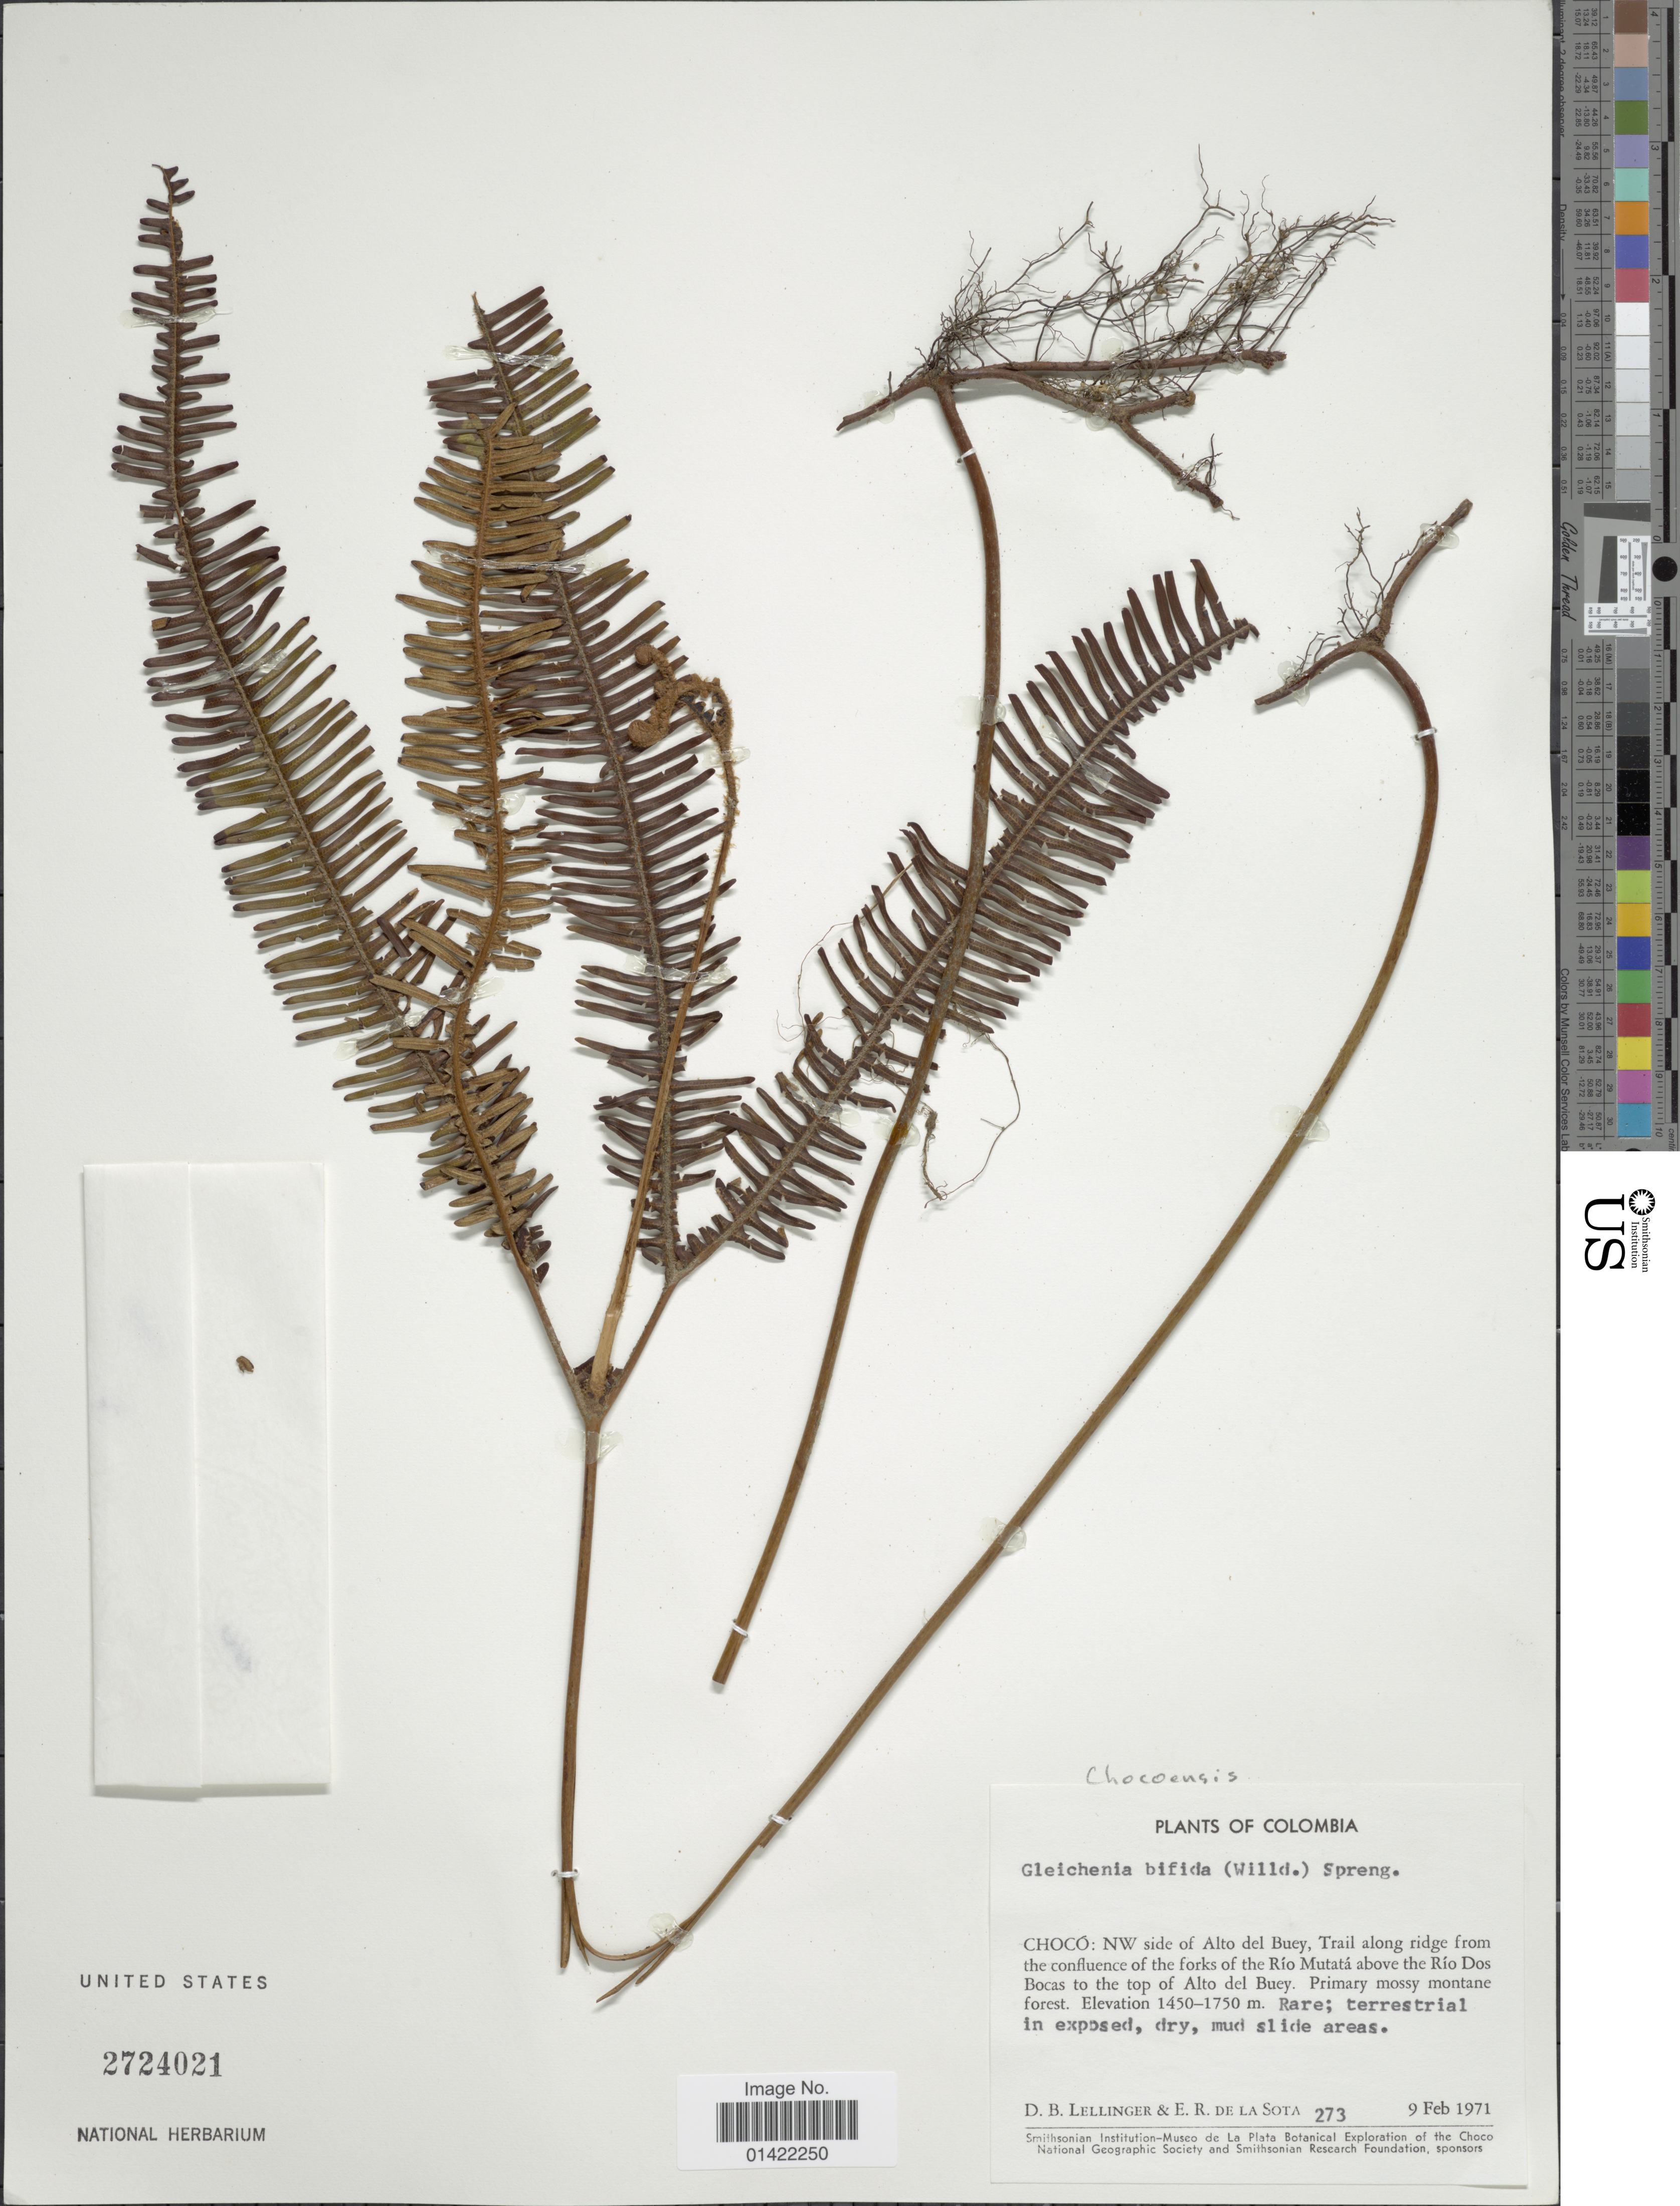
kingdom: Plantae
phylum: Tracheophyta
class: Polypodiopsida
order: Gleicheniales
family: Gleicheniaceae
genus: Sticherus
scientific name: Sticherus chocoensis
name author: J. Gonzales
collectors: D. B. Lellinger & E. R. de la Sota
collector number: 273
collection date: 1971-02-09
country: Colombia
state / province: Chocó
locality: NW side of Alto del Buey, Trail along ridge from the confluence of the forks of the Rí Mutatá above the Río Dos Bocas to the top of Alto del Buey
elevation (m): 1450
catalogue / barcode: US 2724021